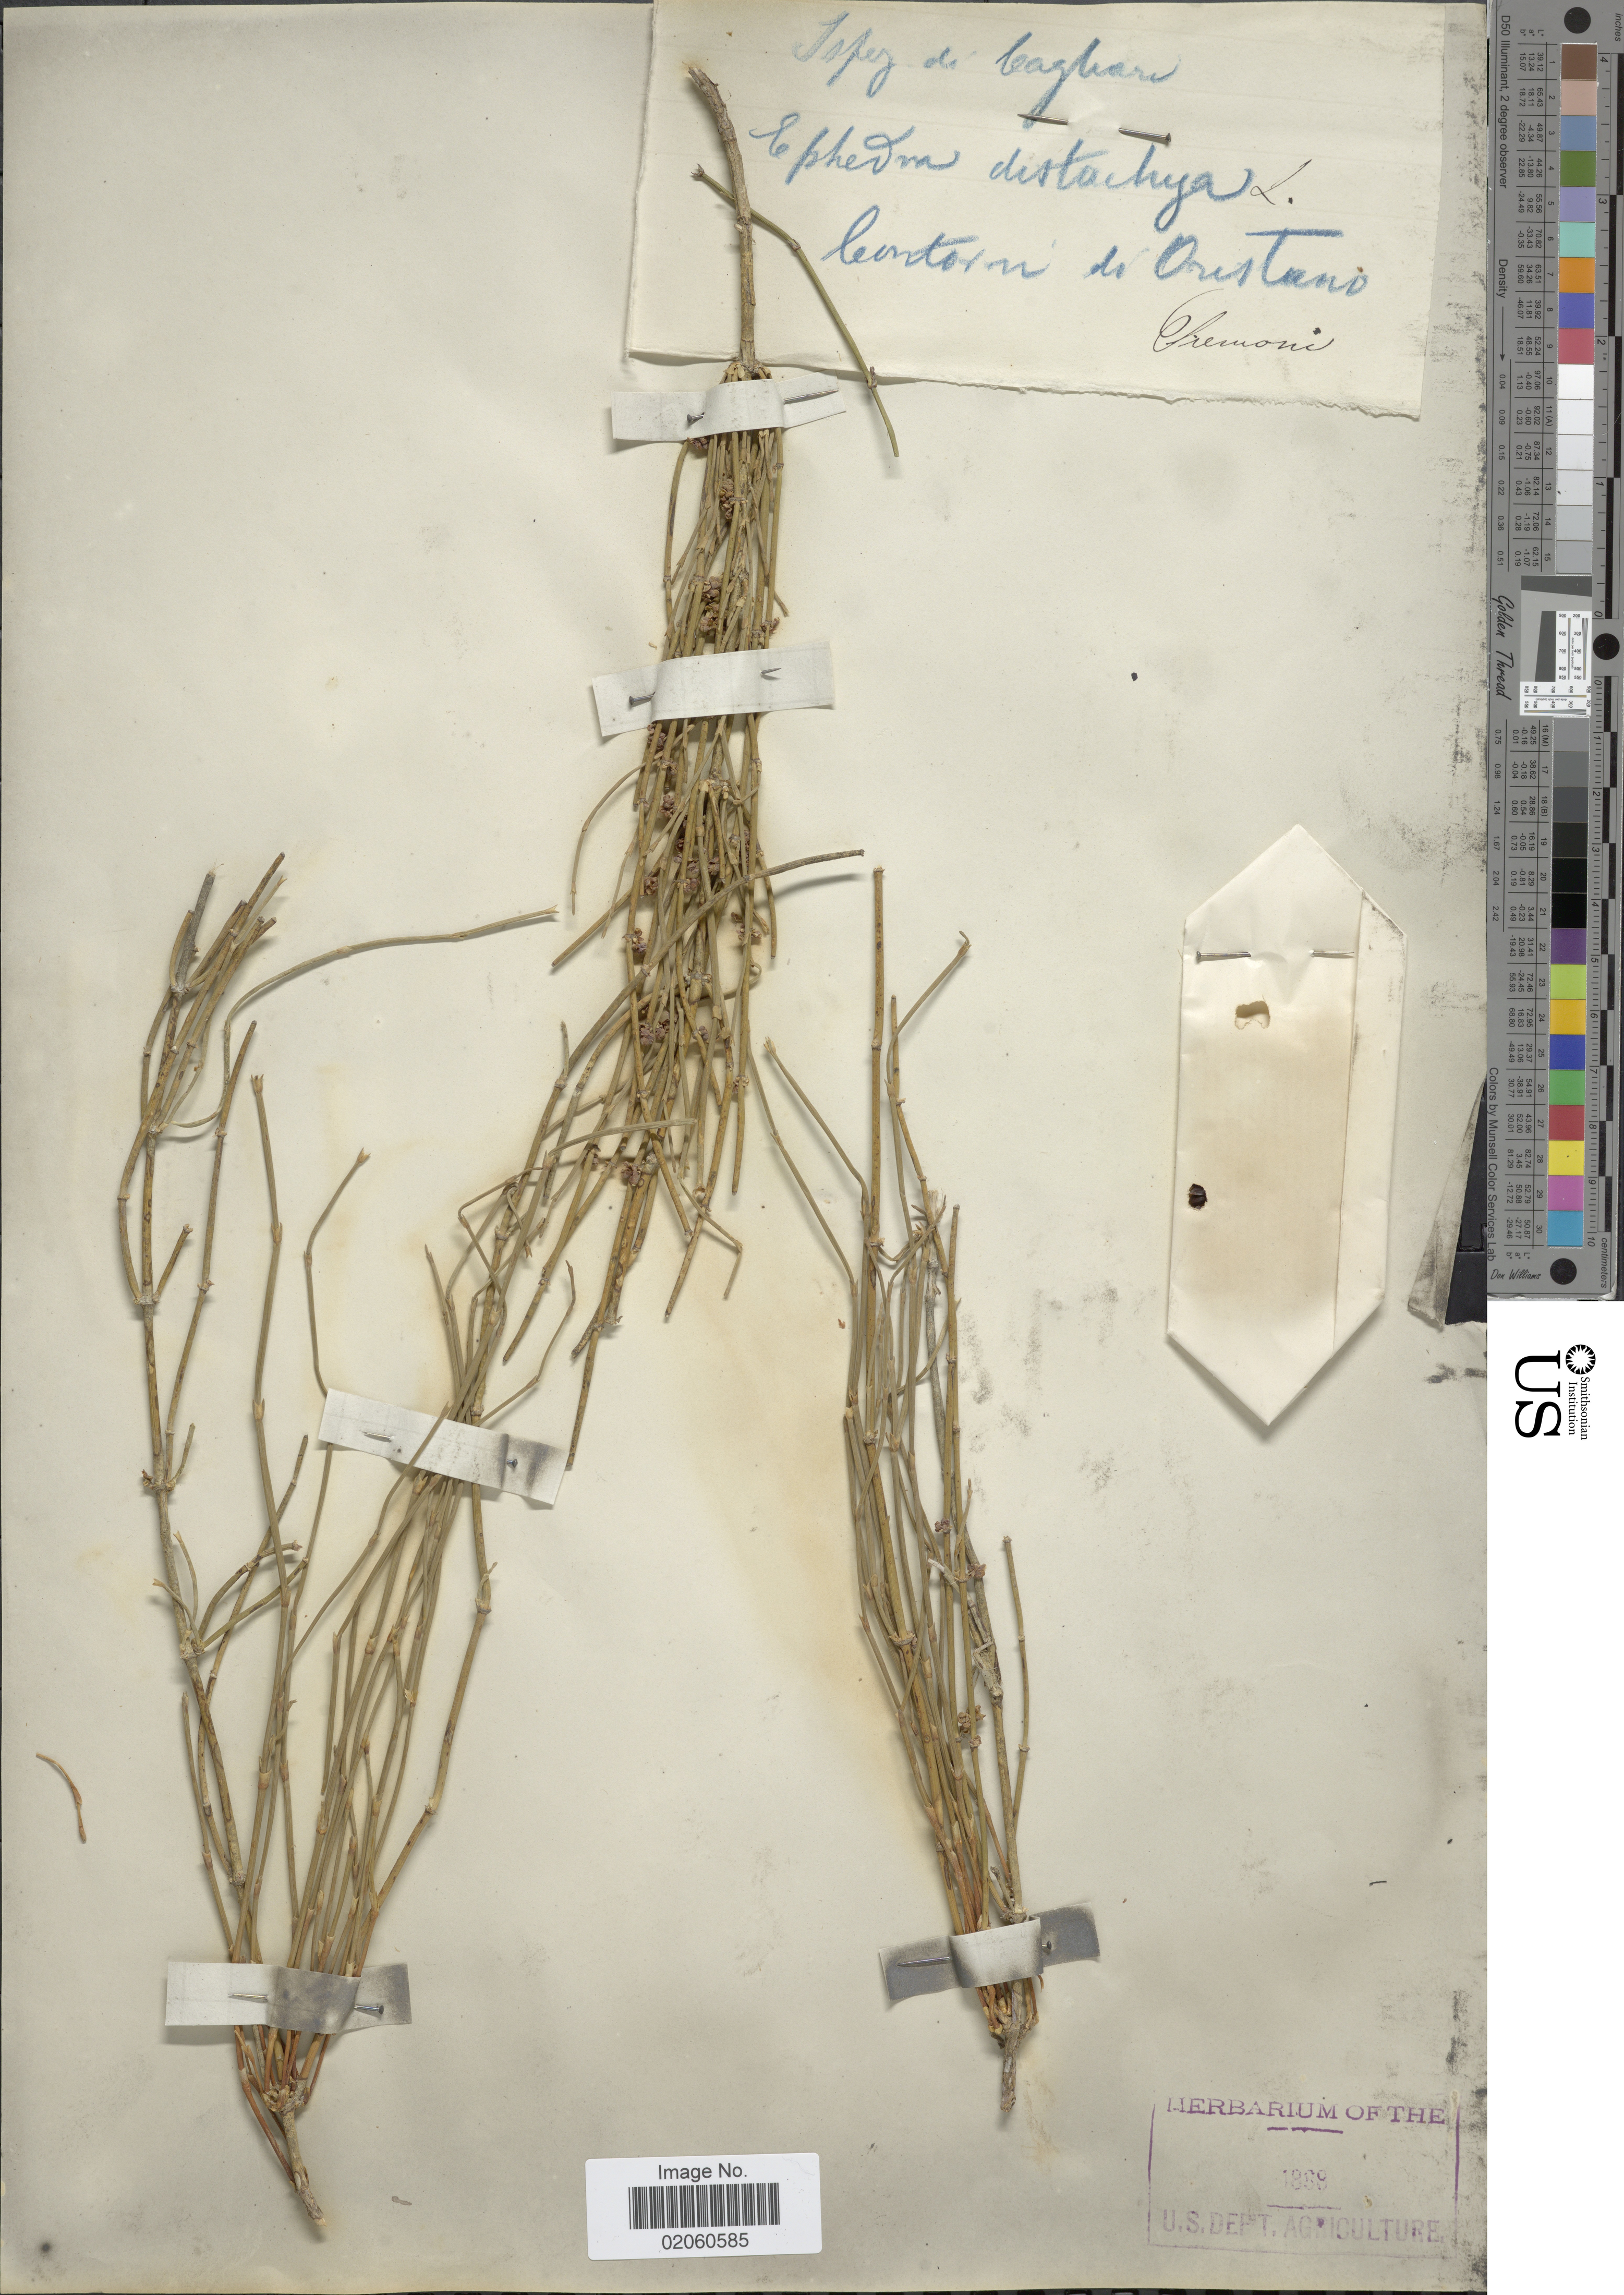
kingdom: Plantae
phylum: Tracheophyta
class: Gnetopsida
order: Ephedrales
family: Ephedraceae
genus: Ephedra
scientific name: Ephedra distachya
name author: L.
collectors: Siemoni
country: Italy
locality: Contoson de Oristano, Izpez de Baghan. [interpreted]